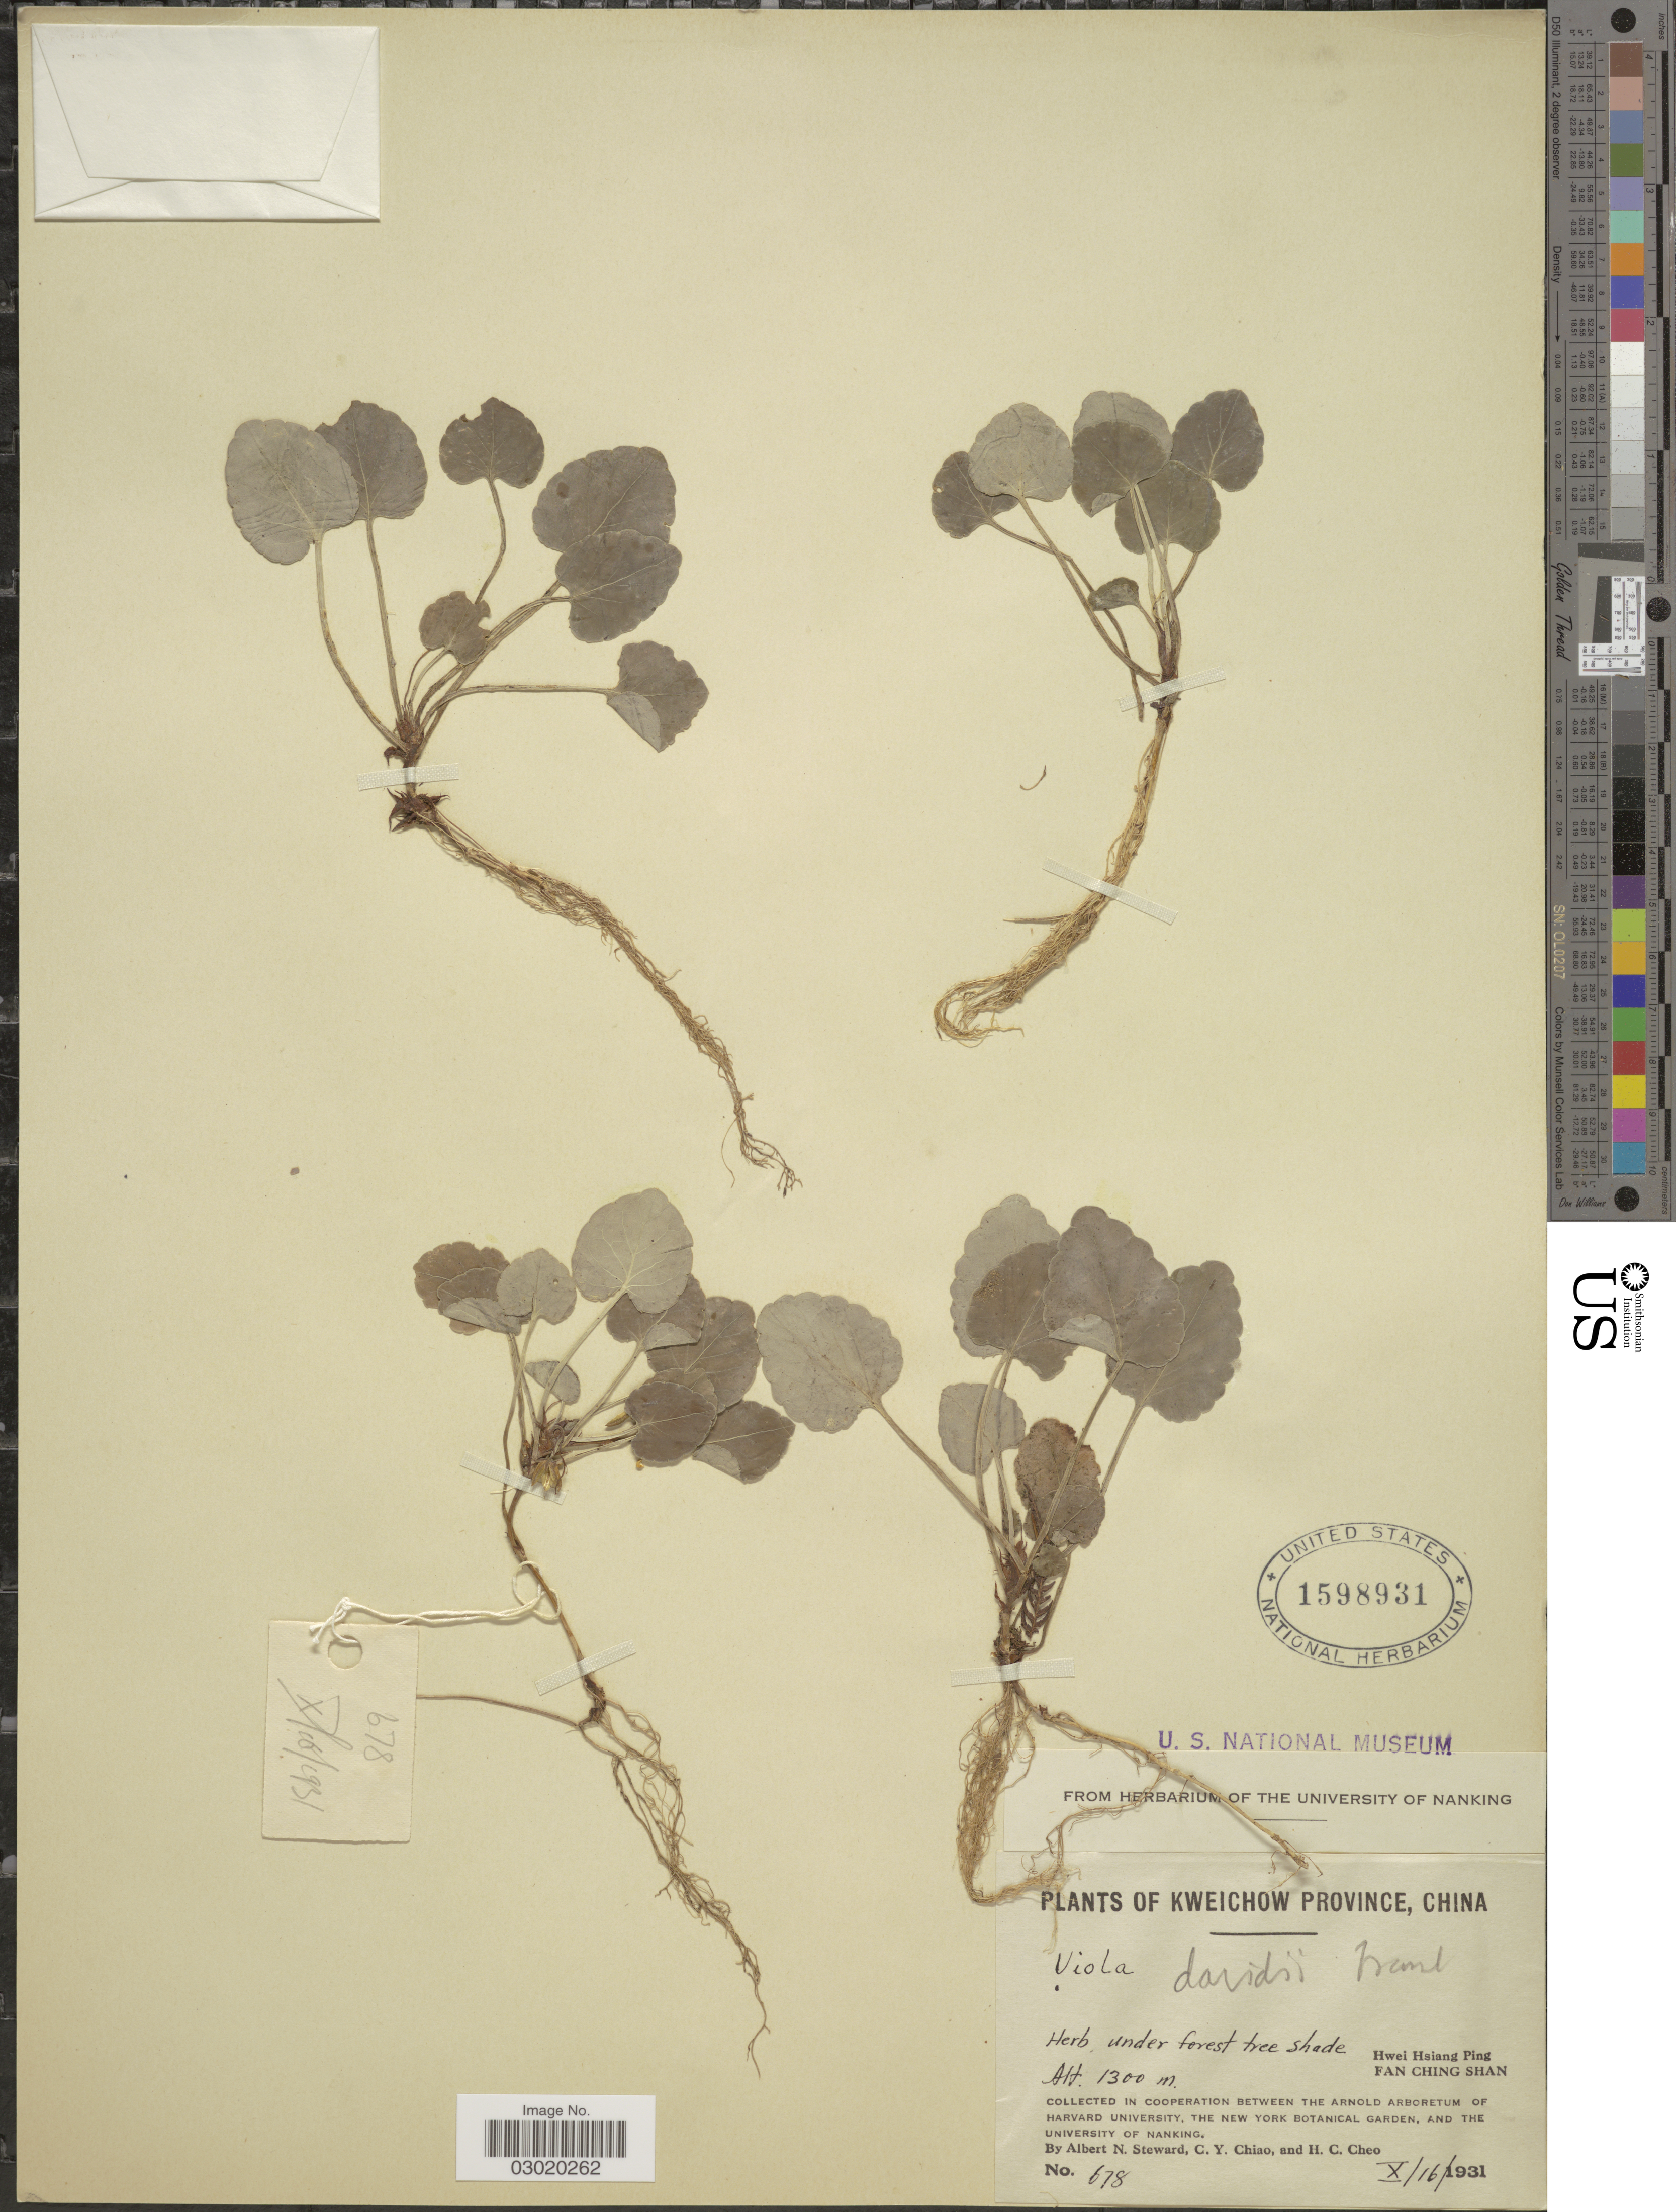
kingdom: Plantae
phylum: Tracheophyta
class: Magnoliopsida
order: Malpighiales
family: Violaceae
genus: Viola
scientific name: Viola sp.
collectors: A. N. Steward, C. Y. Chiao & H. Cheo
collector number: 678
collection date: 1931-10-16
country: China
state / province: Guizhou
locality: Kweichow Province, China, Hwei Hsiang Ping, Fan Ching Shan.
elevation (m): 1300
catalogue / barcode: US 1598931